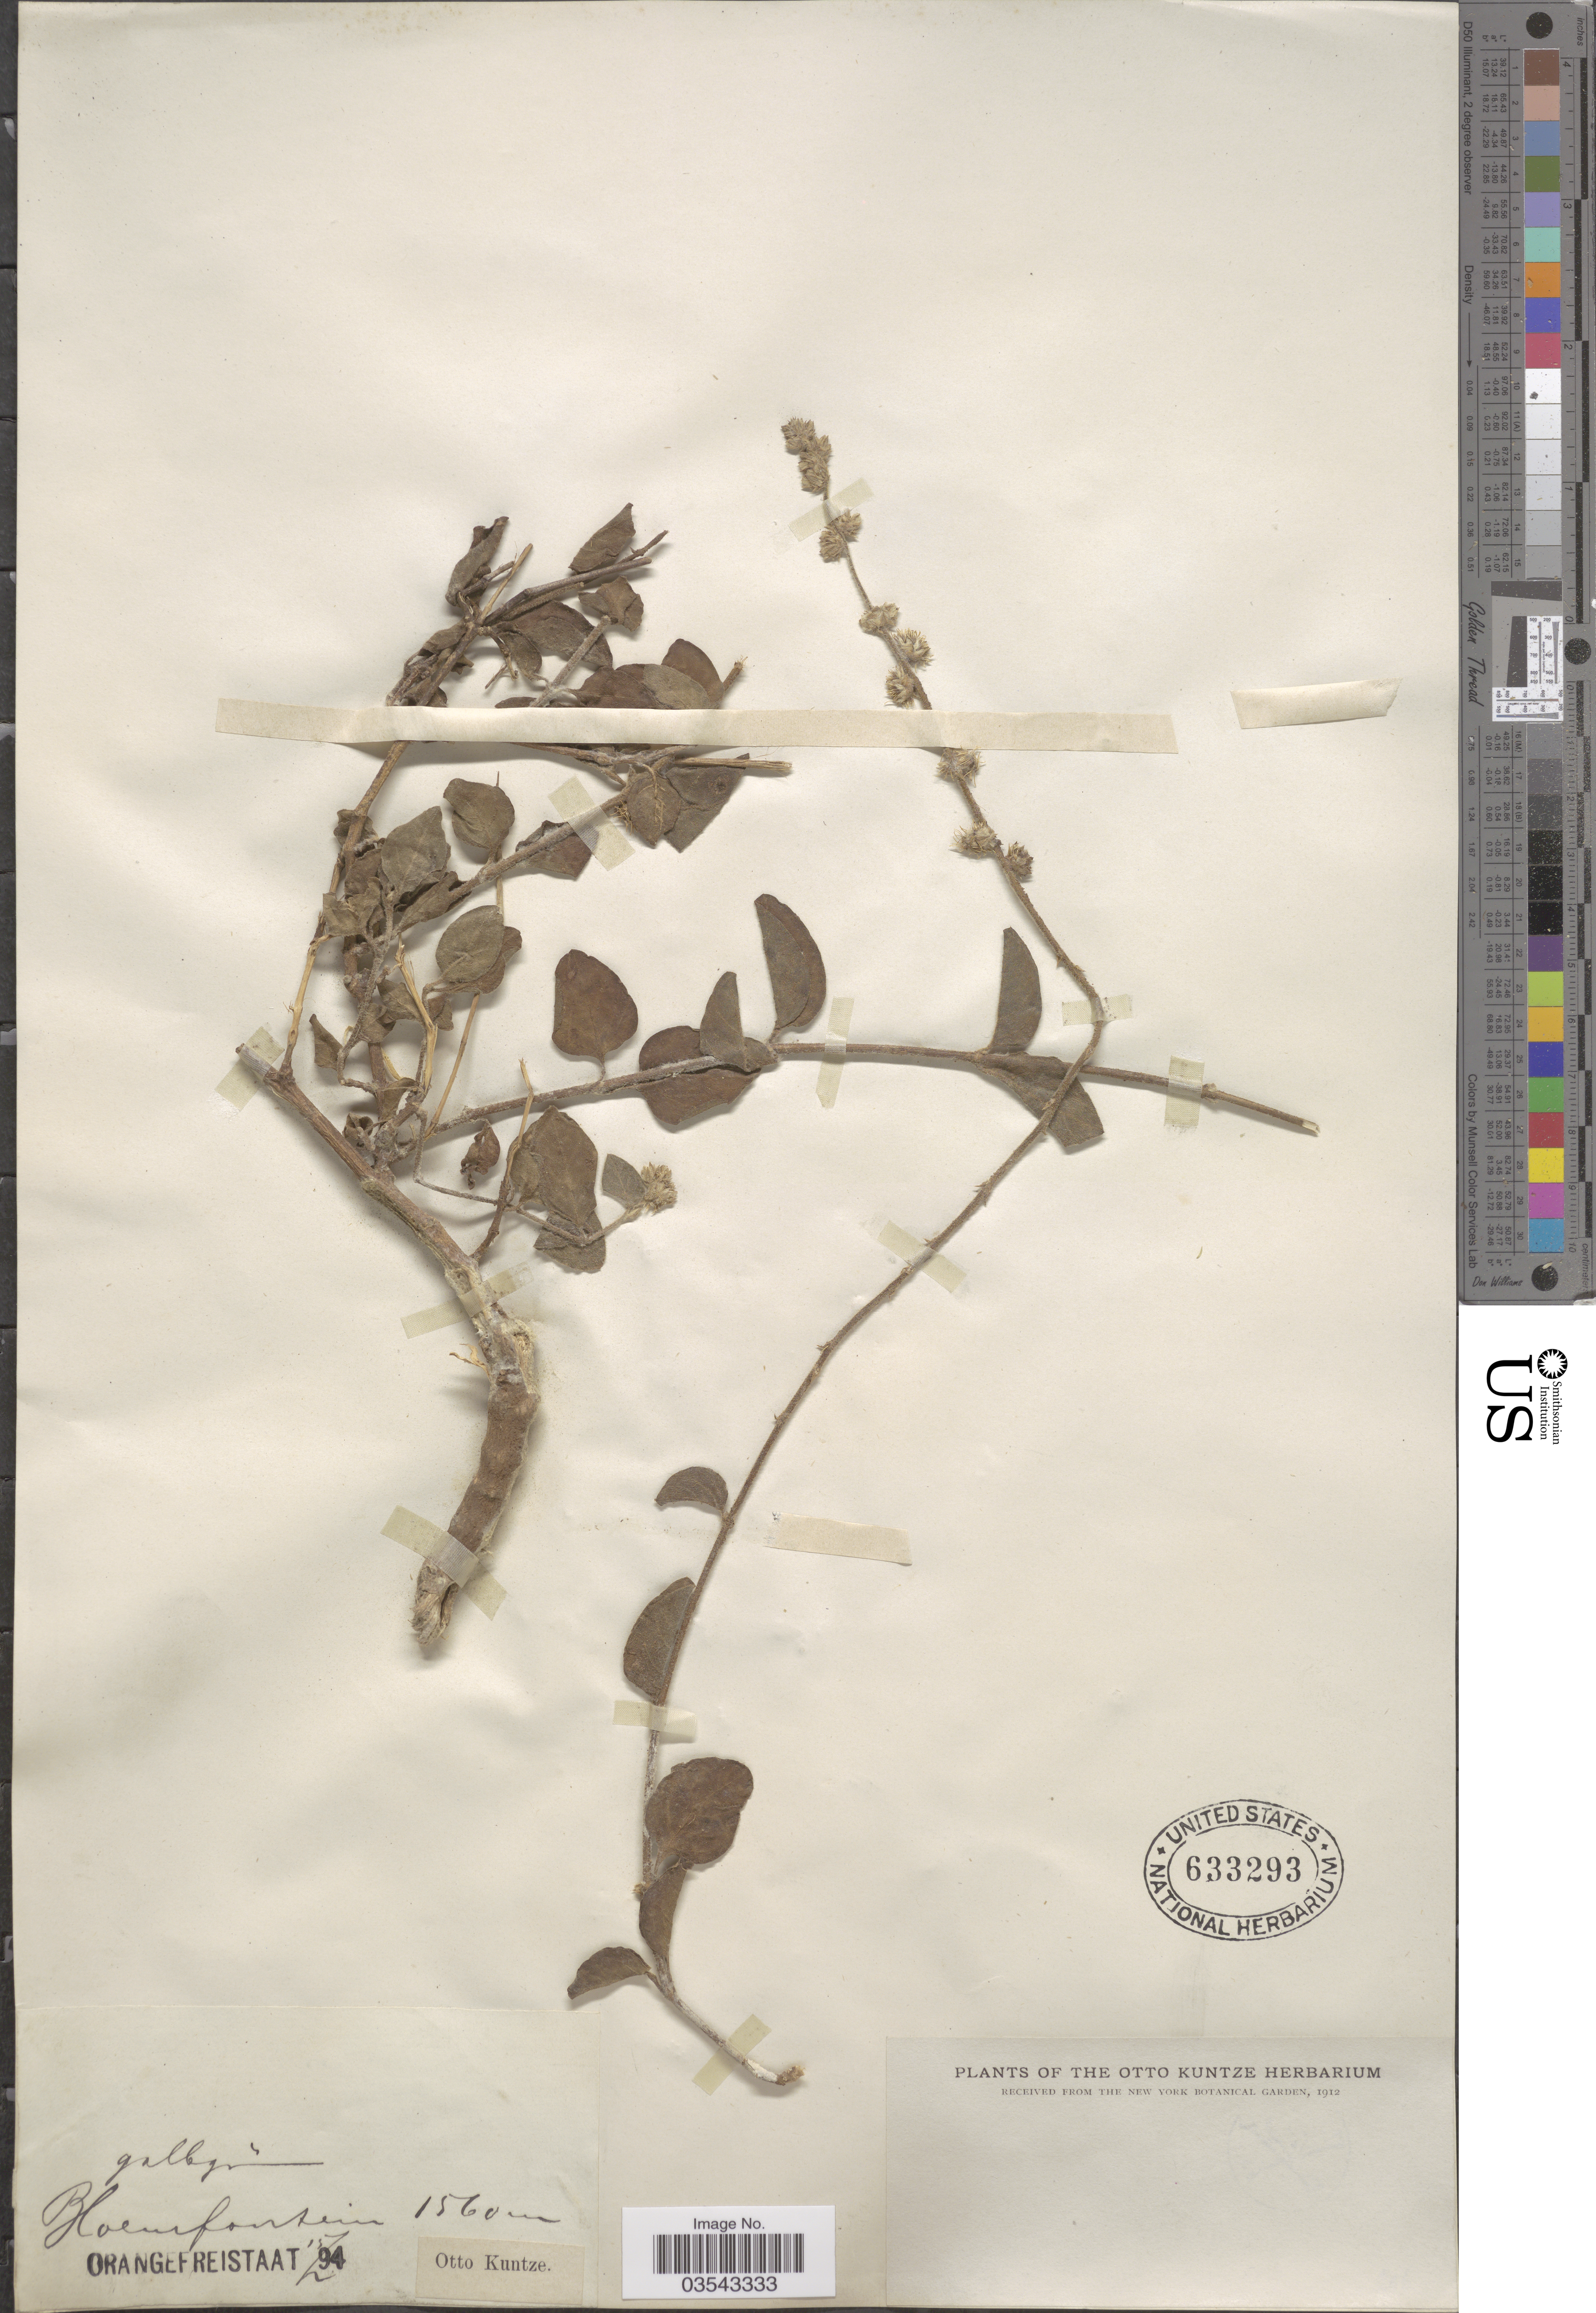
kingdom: Plantae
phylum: Tracheophyta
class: Magnoliopsida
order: Caryophyllales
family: Amaranthaceae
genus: Cyathula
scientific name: Cyathula sp.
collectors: C.E.O. Kuntze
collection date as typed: Transcribed d/m/y: 15/2/94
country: South Africa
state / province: Free State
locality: Bloemfontein. Orangefreistaat.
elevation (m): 1560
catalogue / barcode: US 633293